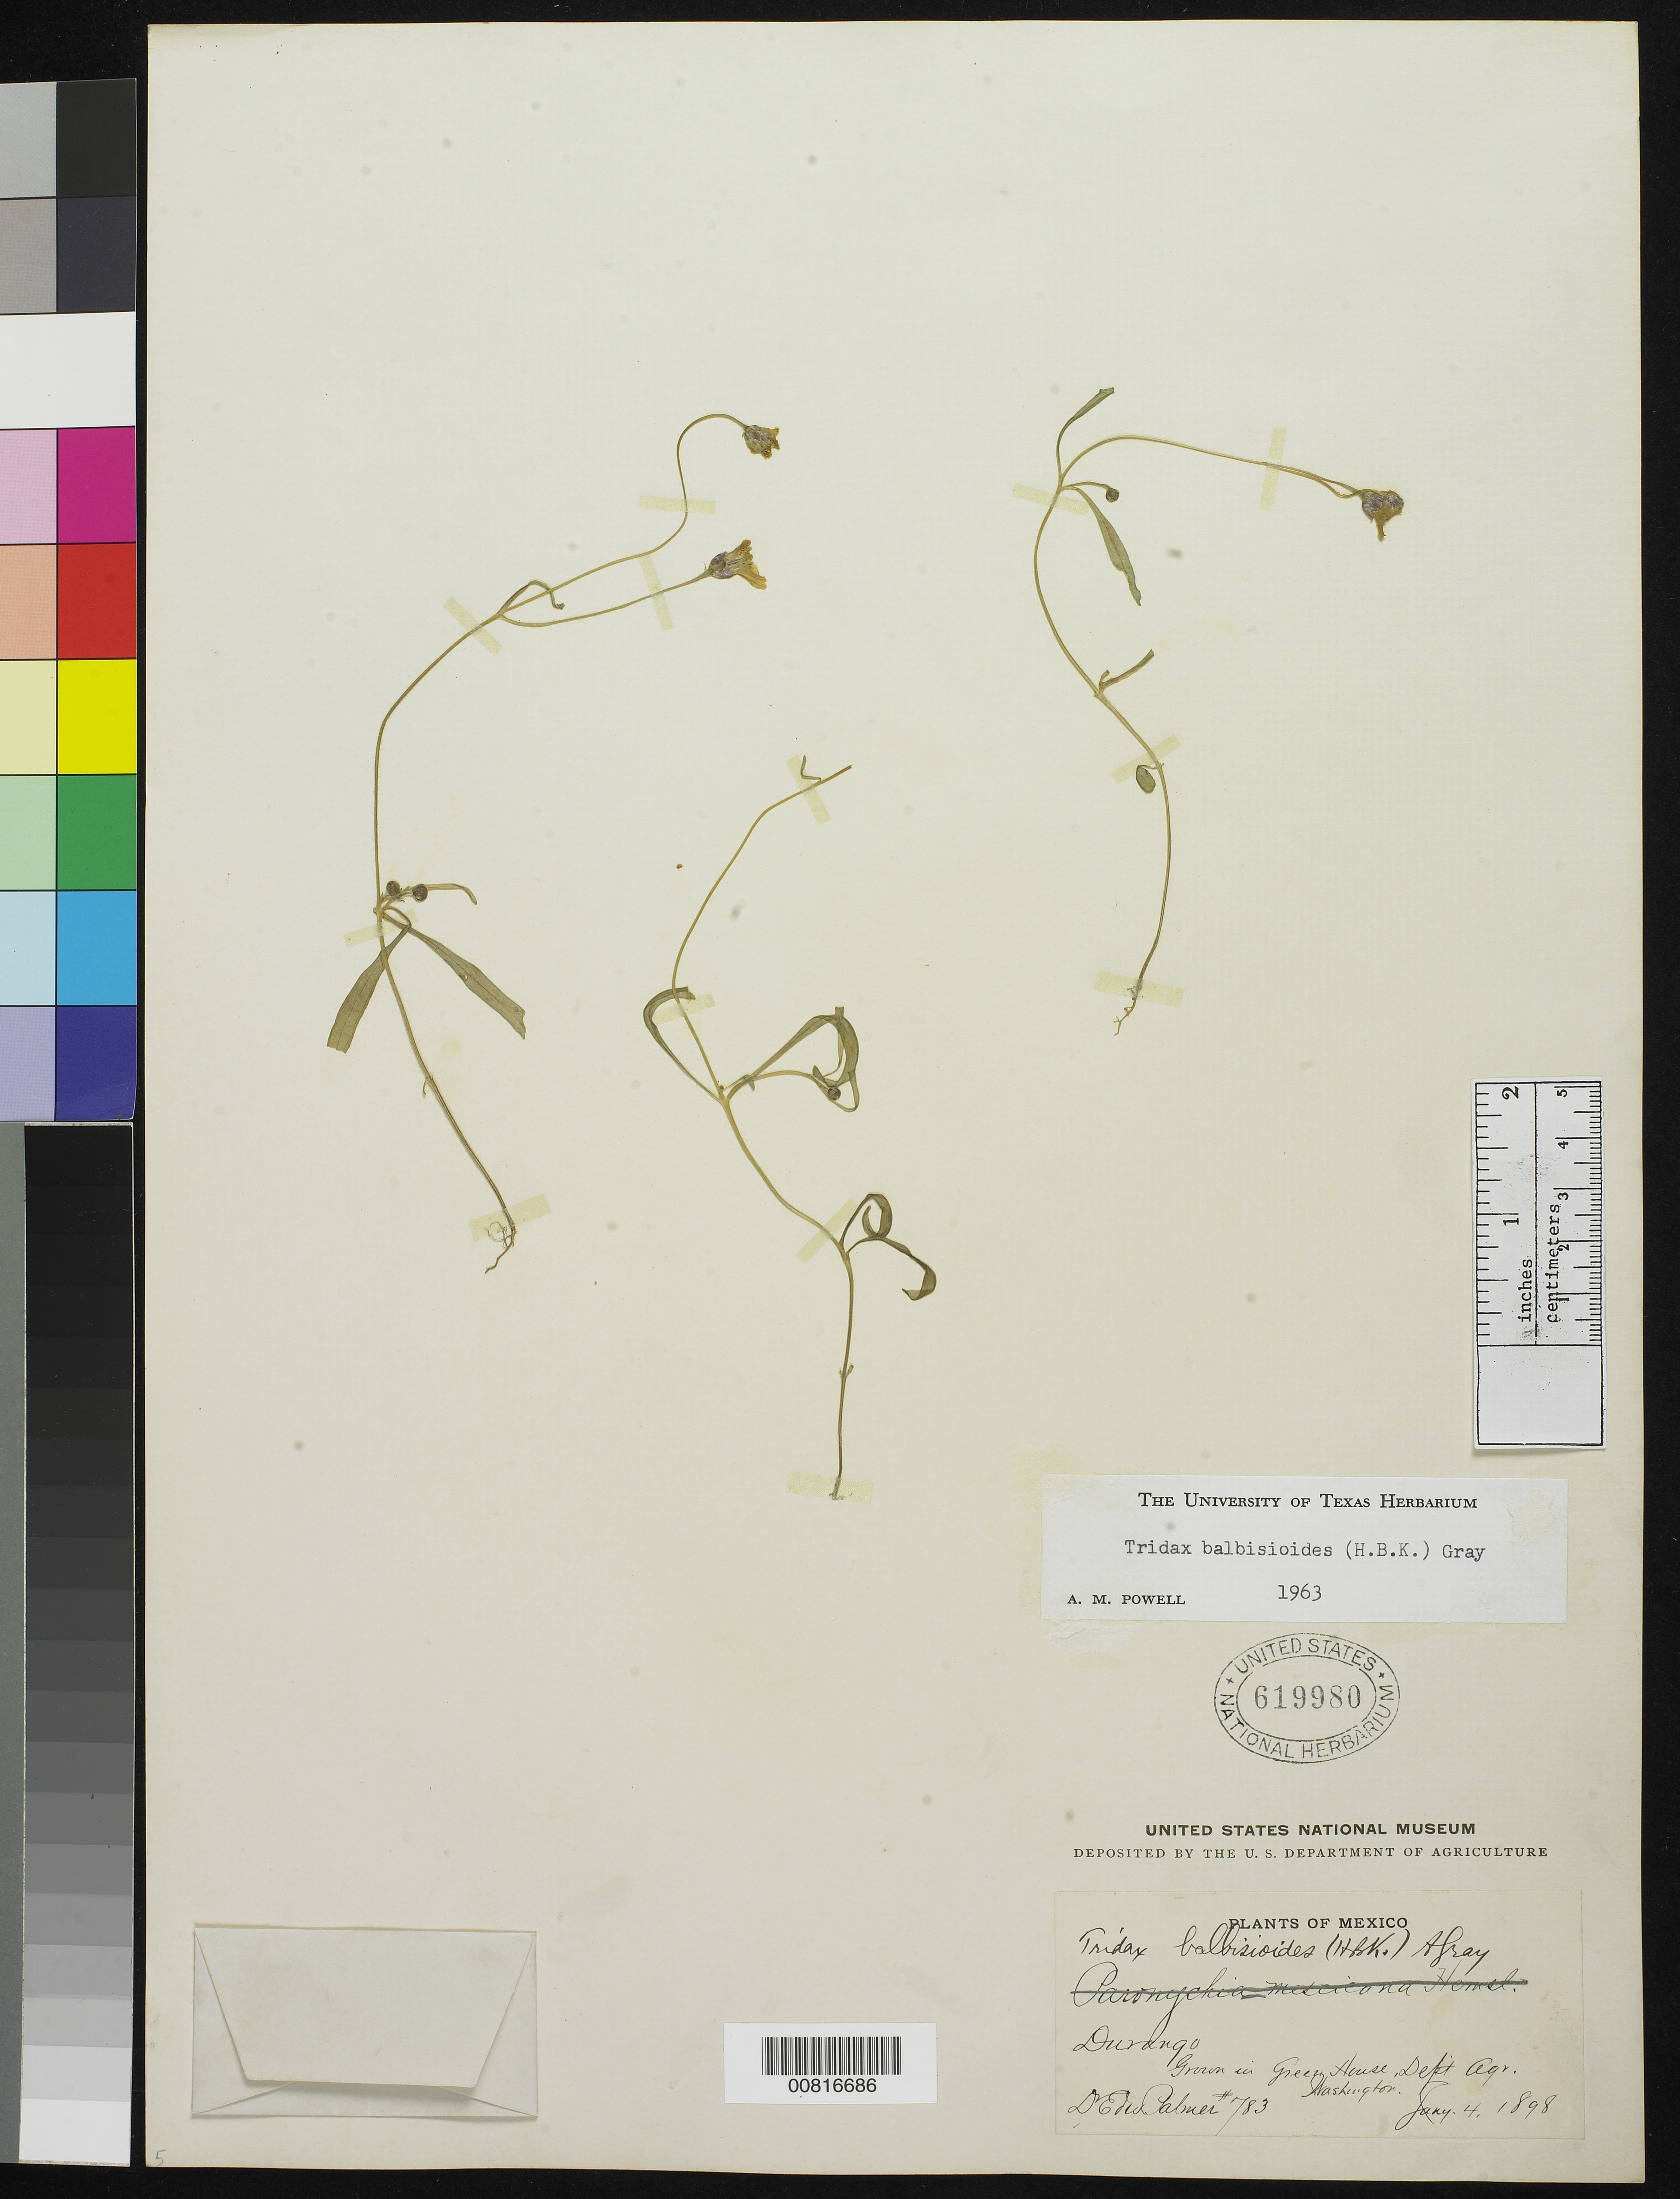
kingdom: Plantae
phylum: Tracheophyta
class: Magnoliopsida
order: Asterales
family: Asteraceae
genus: Tridax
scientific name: Tridax balbisioides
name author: (Kunth) A. Gray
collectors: E. Palmer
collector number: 783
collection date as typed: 04 Jul 1898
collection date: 1898-07-04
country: Mexico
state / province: Durango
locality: Durango.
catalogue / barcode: US 619980